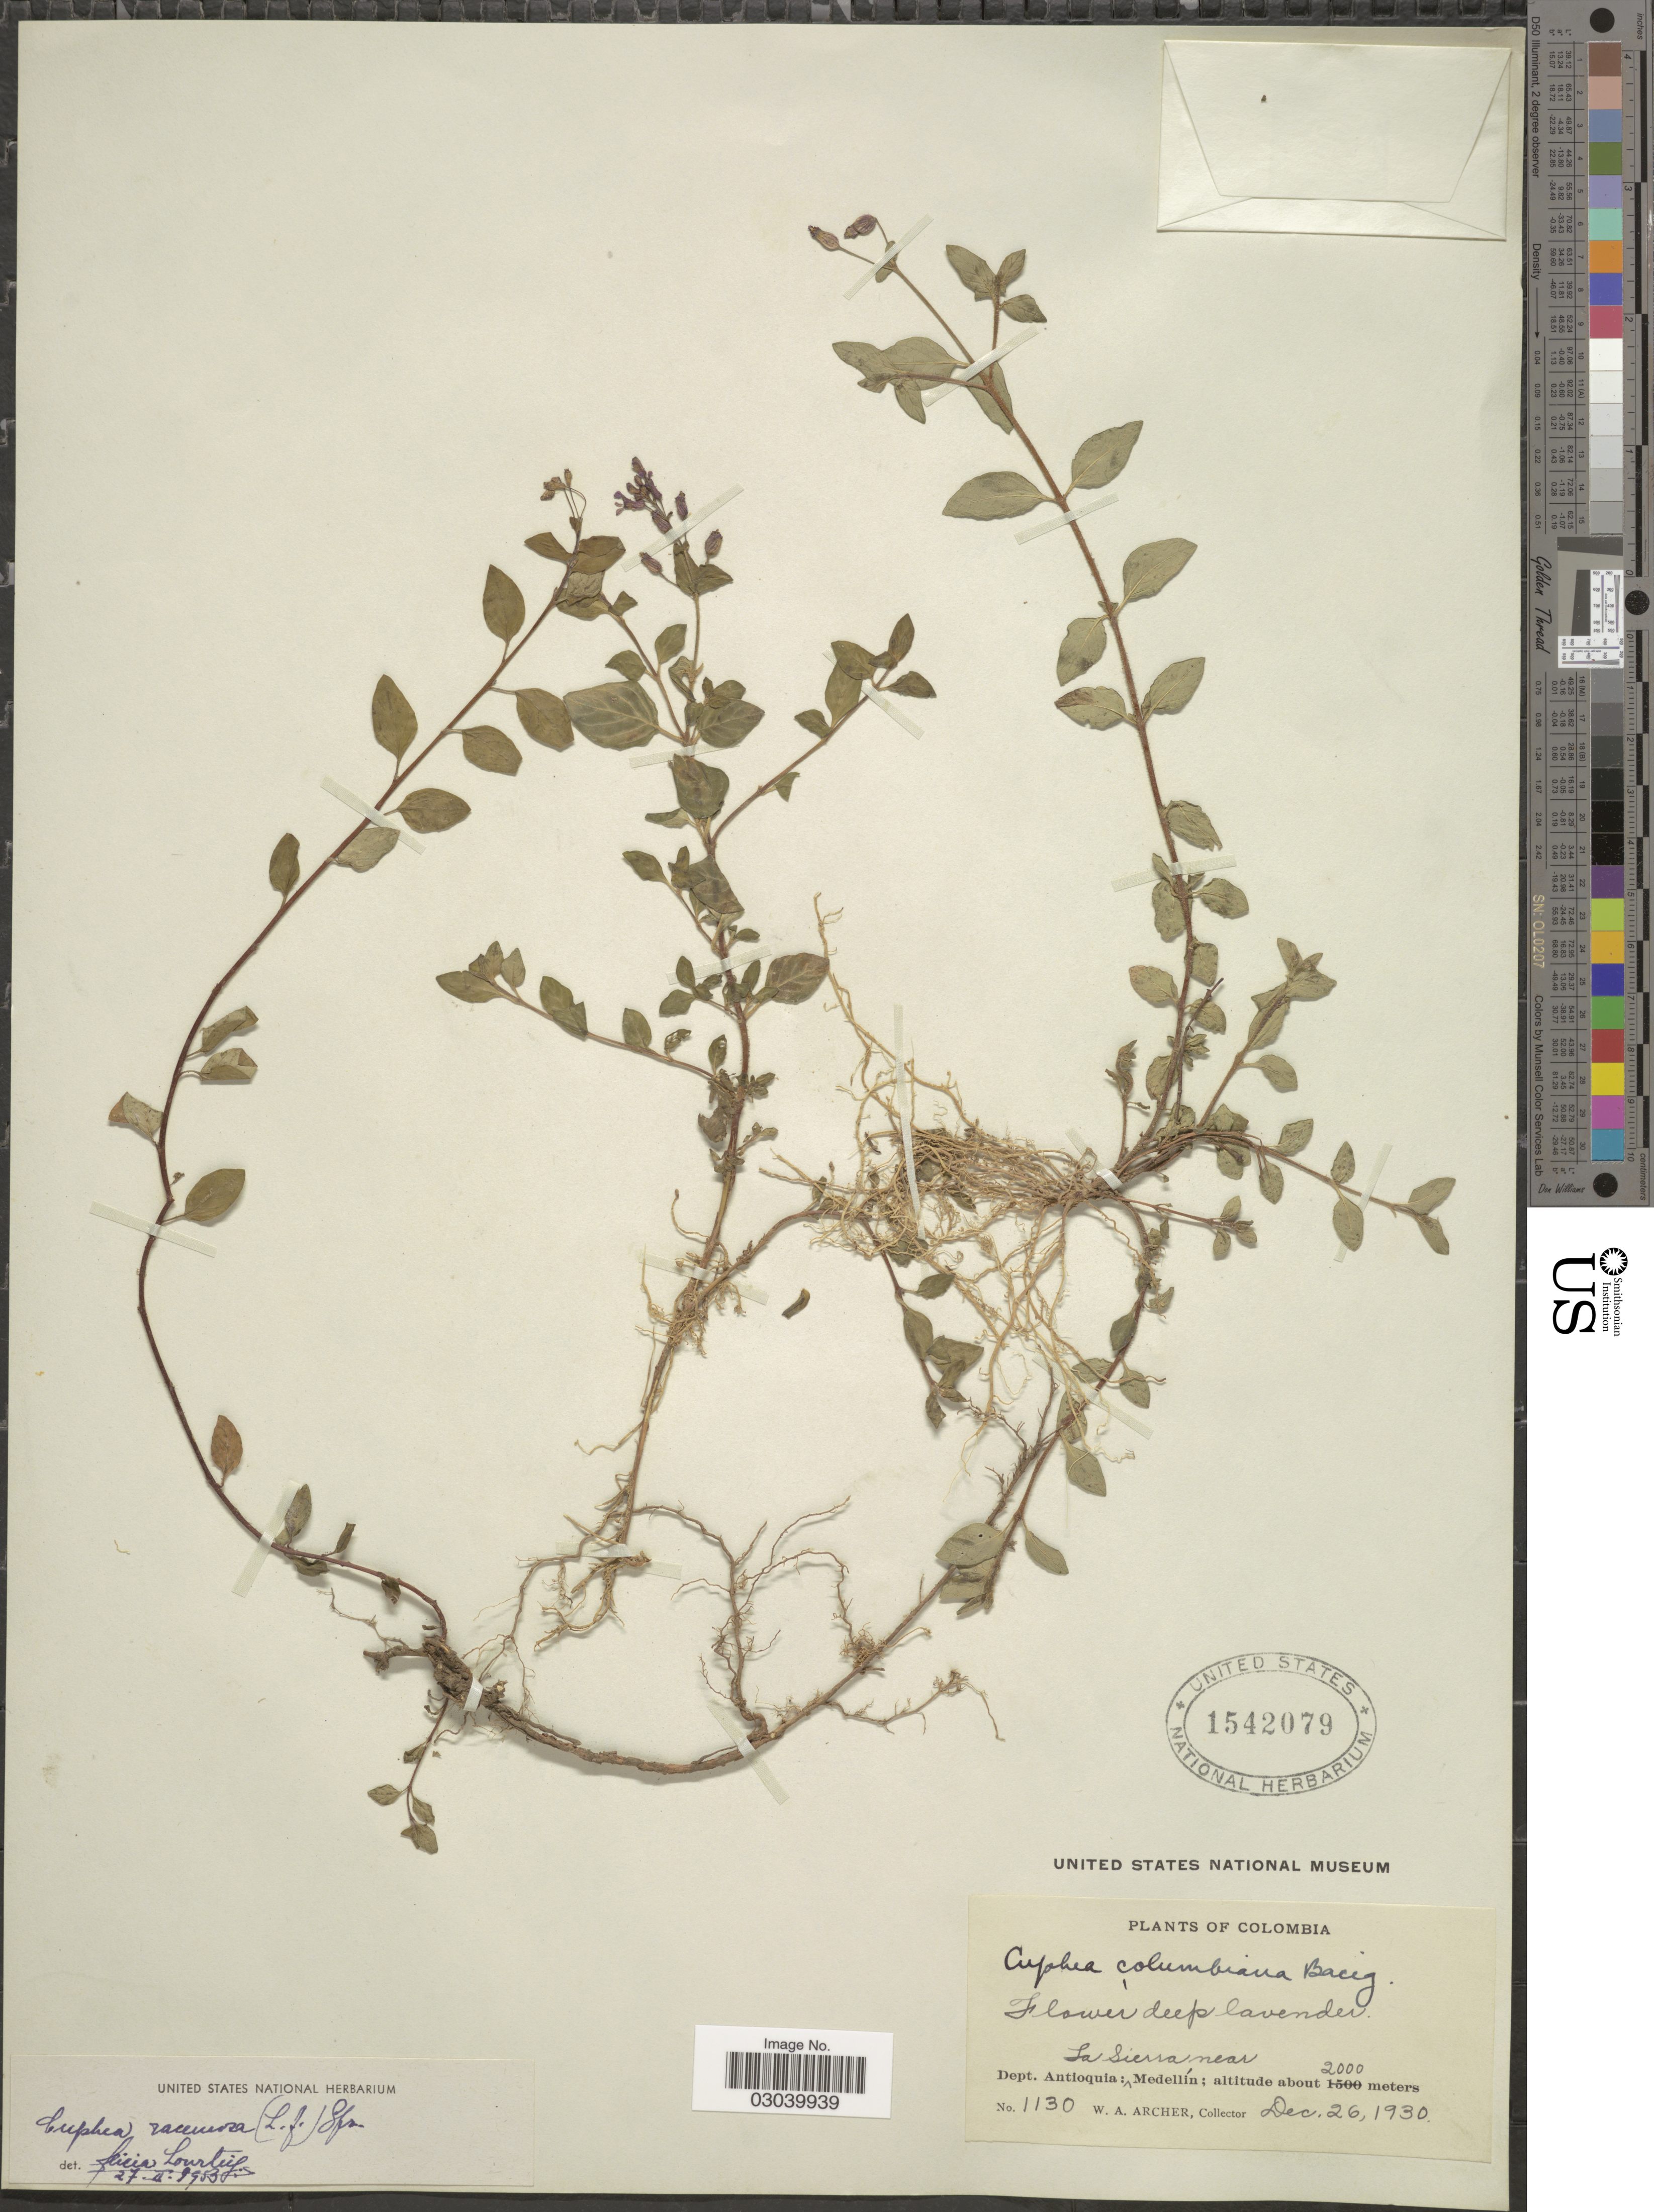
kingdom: Plantae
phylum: Tracheophyta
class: Magnoliopsida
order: Myrtales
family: Lythraceae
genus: Cuphea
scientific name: Cuphea racemosa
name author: (L. f.) Spreng.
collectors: W. Archer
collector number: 1130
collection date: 1930-12-26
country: Colombia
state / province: Antioquia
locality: Dept. Antioquia: La Sierra near, Medellín.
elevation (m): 2000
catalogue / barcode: US 1542079